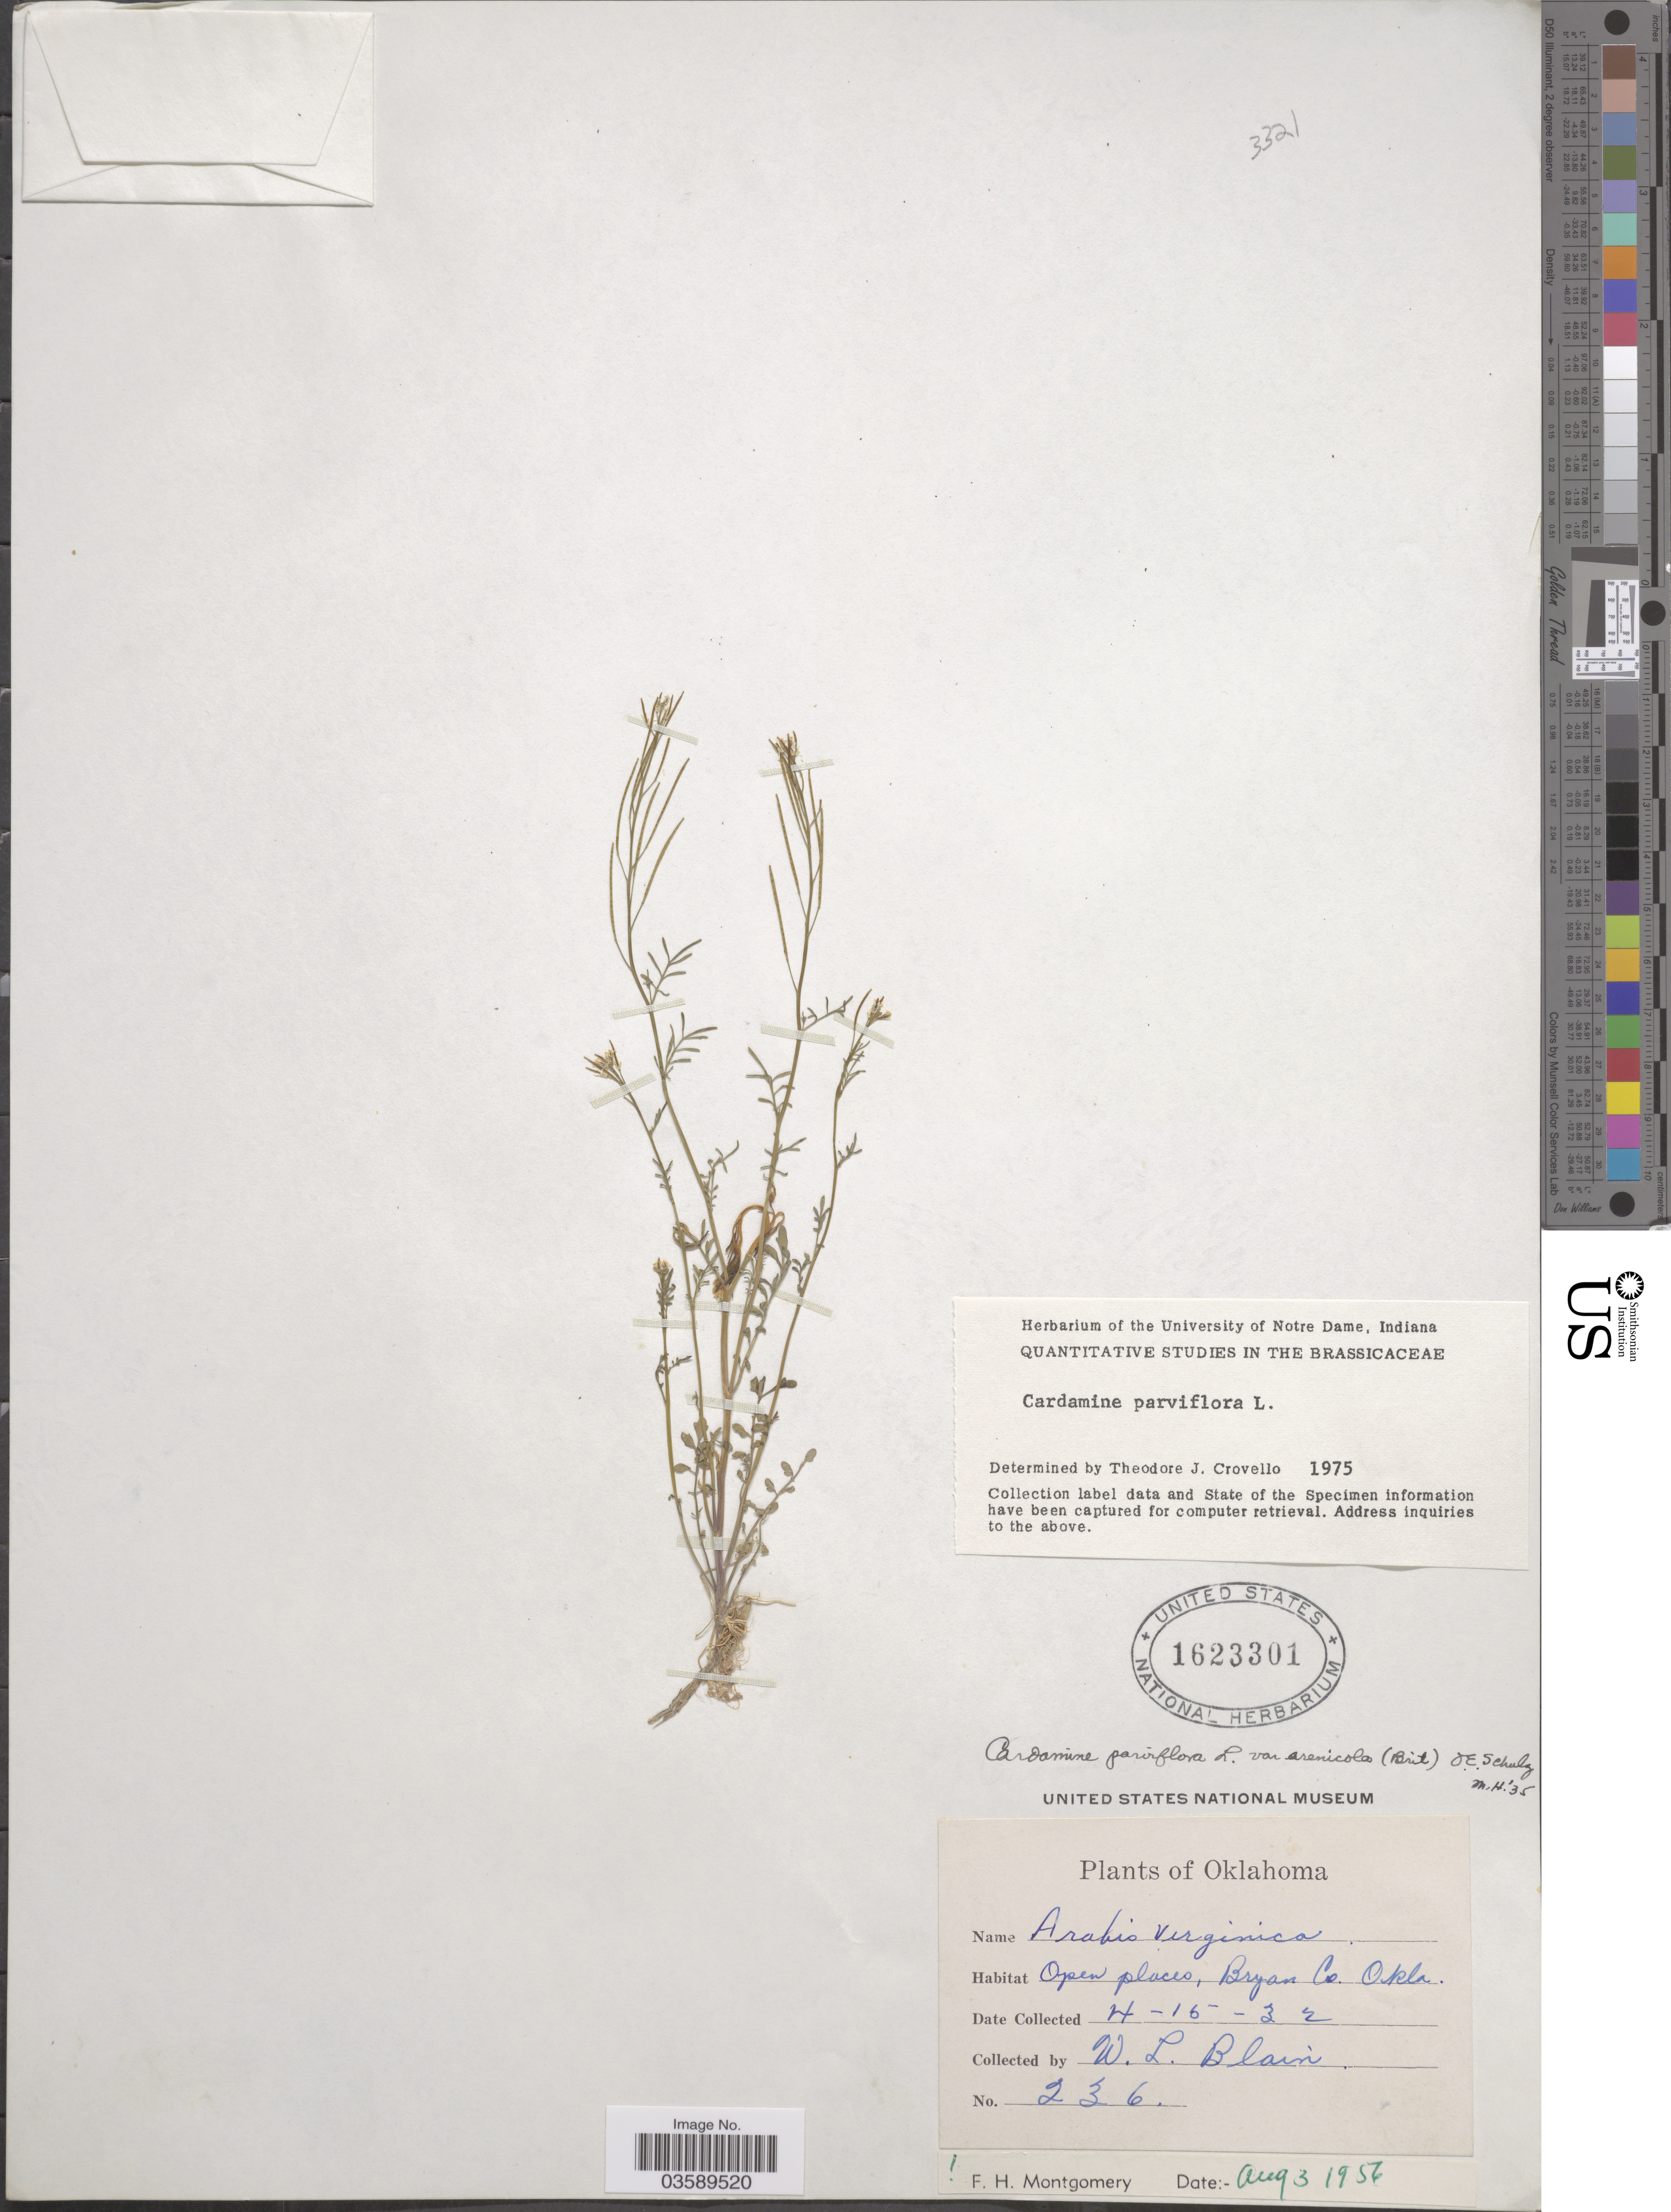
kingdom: Plantae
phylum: Tracheophyta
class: Magnoliopsida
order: Brassicales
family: Brassicaceae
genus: Cardamine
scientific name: Cardamine parviflora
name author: L.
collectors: W. Blain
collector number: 236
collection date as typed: Transcribed d/m/y: 15/4/32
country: United States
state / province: Oklahoma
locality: Bryan Co.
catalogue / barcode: US 1623301